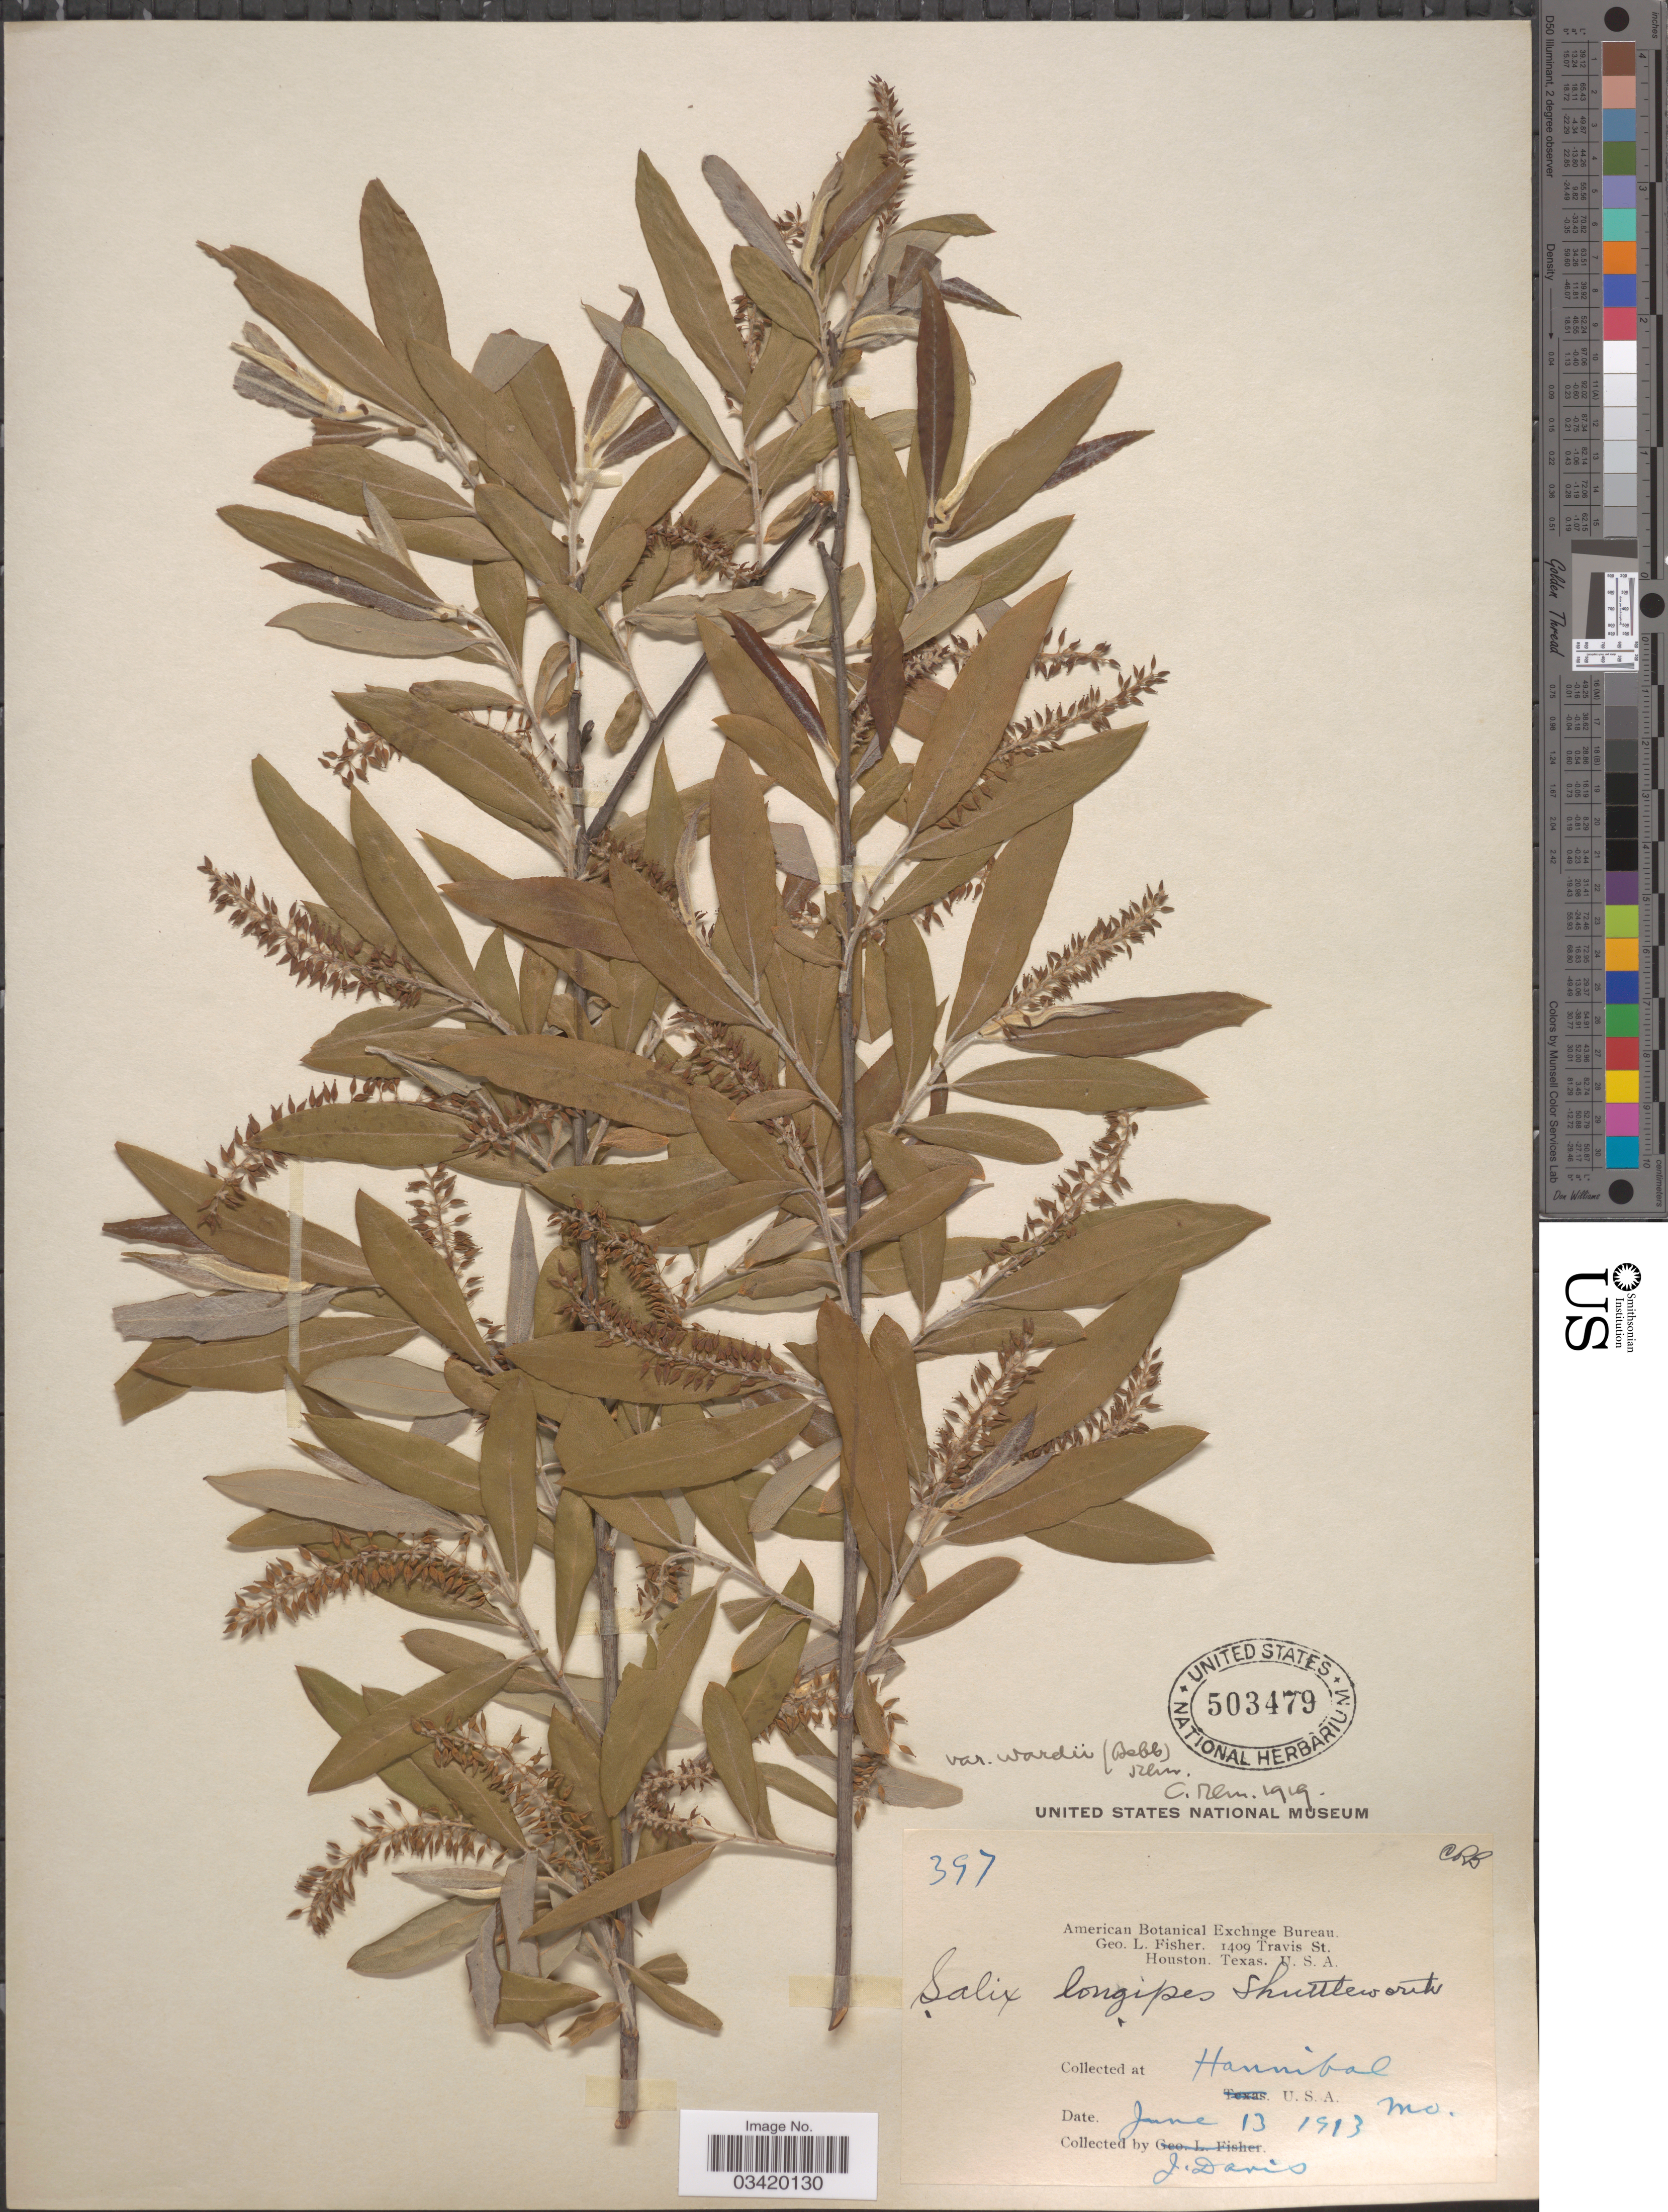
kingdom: Plantae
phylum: Tracheophyta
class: Magnoliopsida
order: Malpighiales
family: Salicaceae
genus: Salix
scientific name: Salix caroliniana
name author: Michx.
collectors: J. Davis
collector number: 397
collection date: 1913-06-13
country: United States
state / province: Missouri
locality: Hannibal. U.S.A.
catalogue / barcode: US 503479